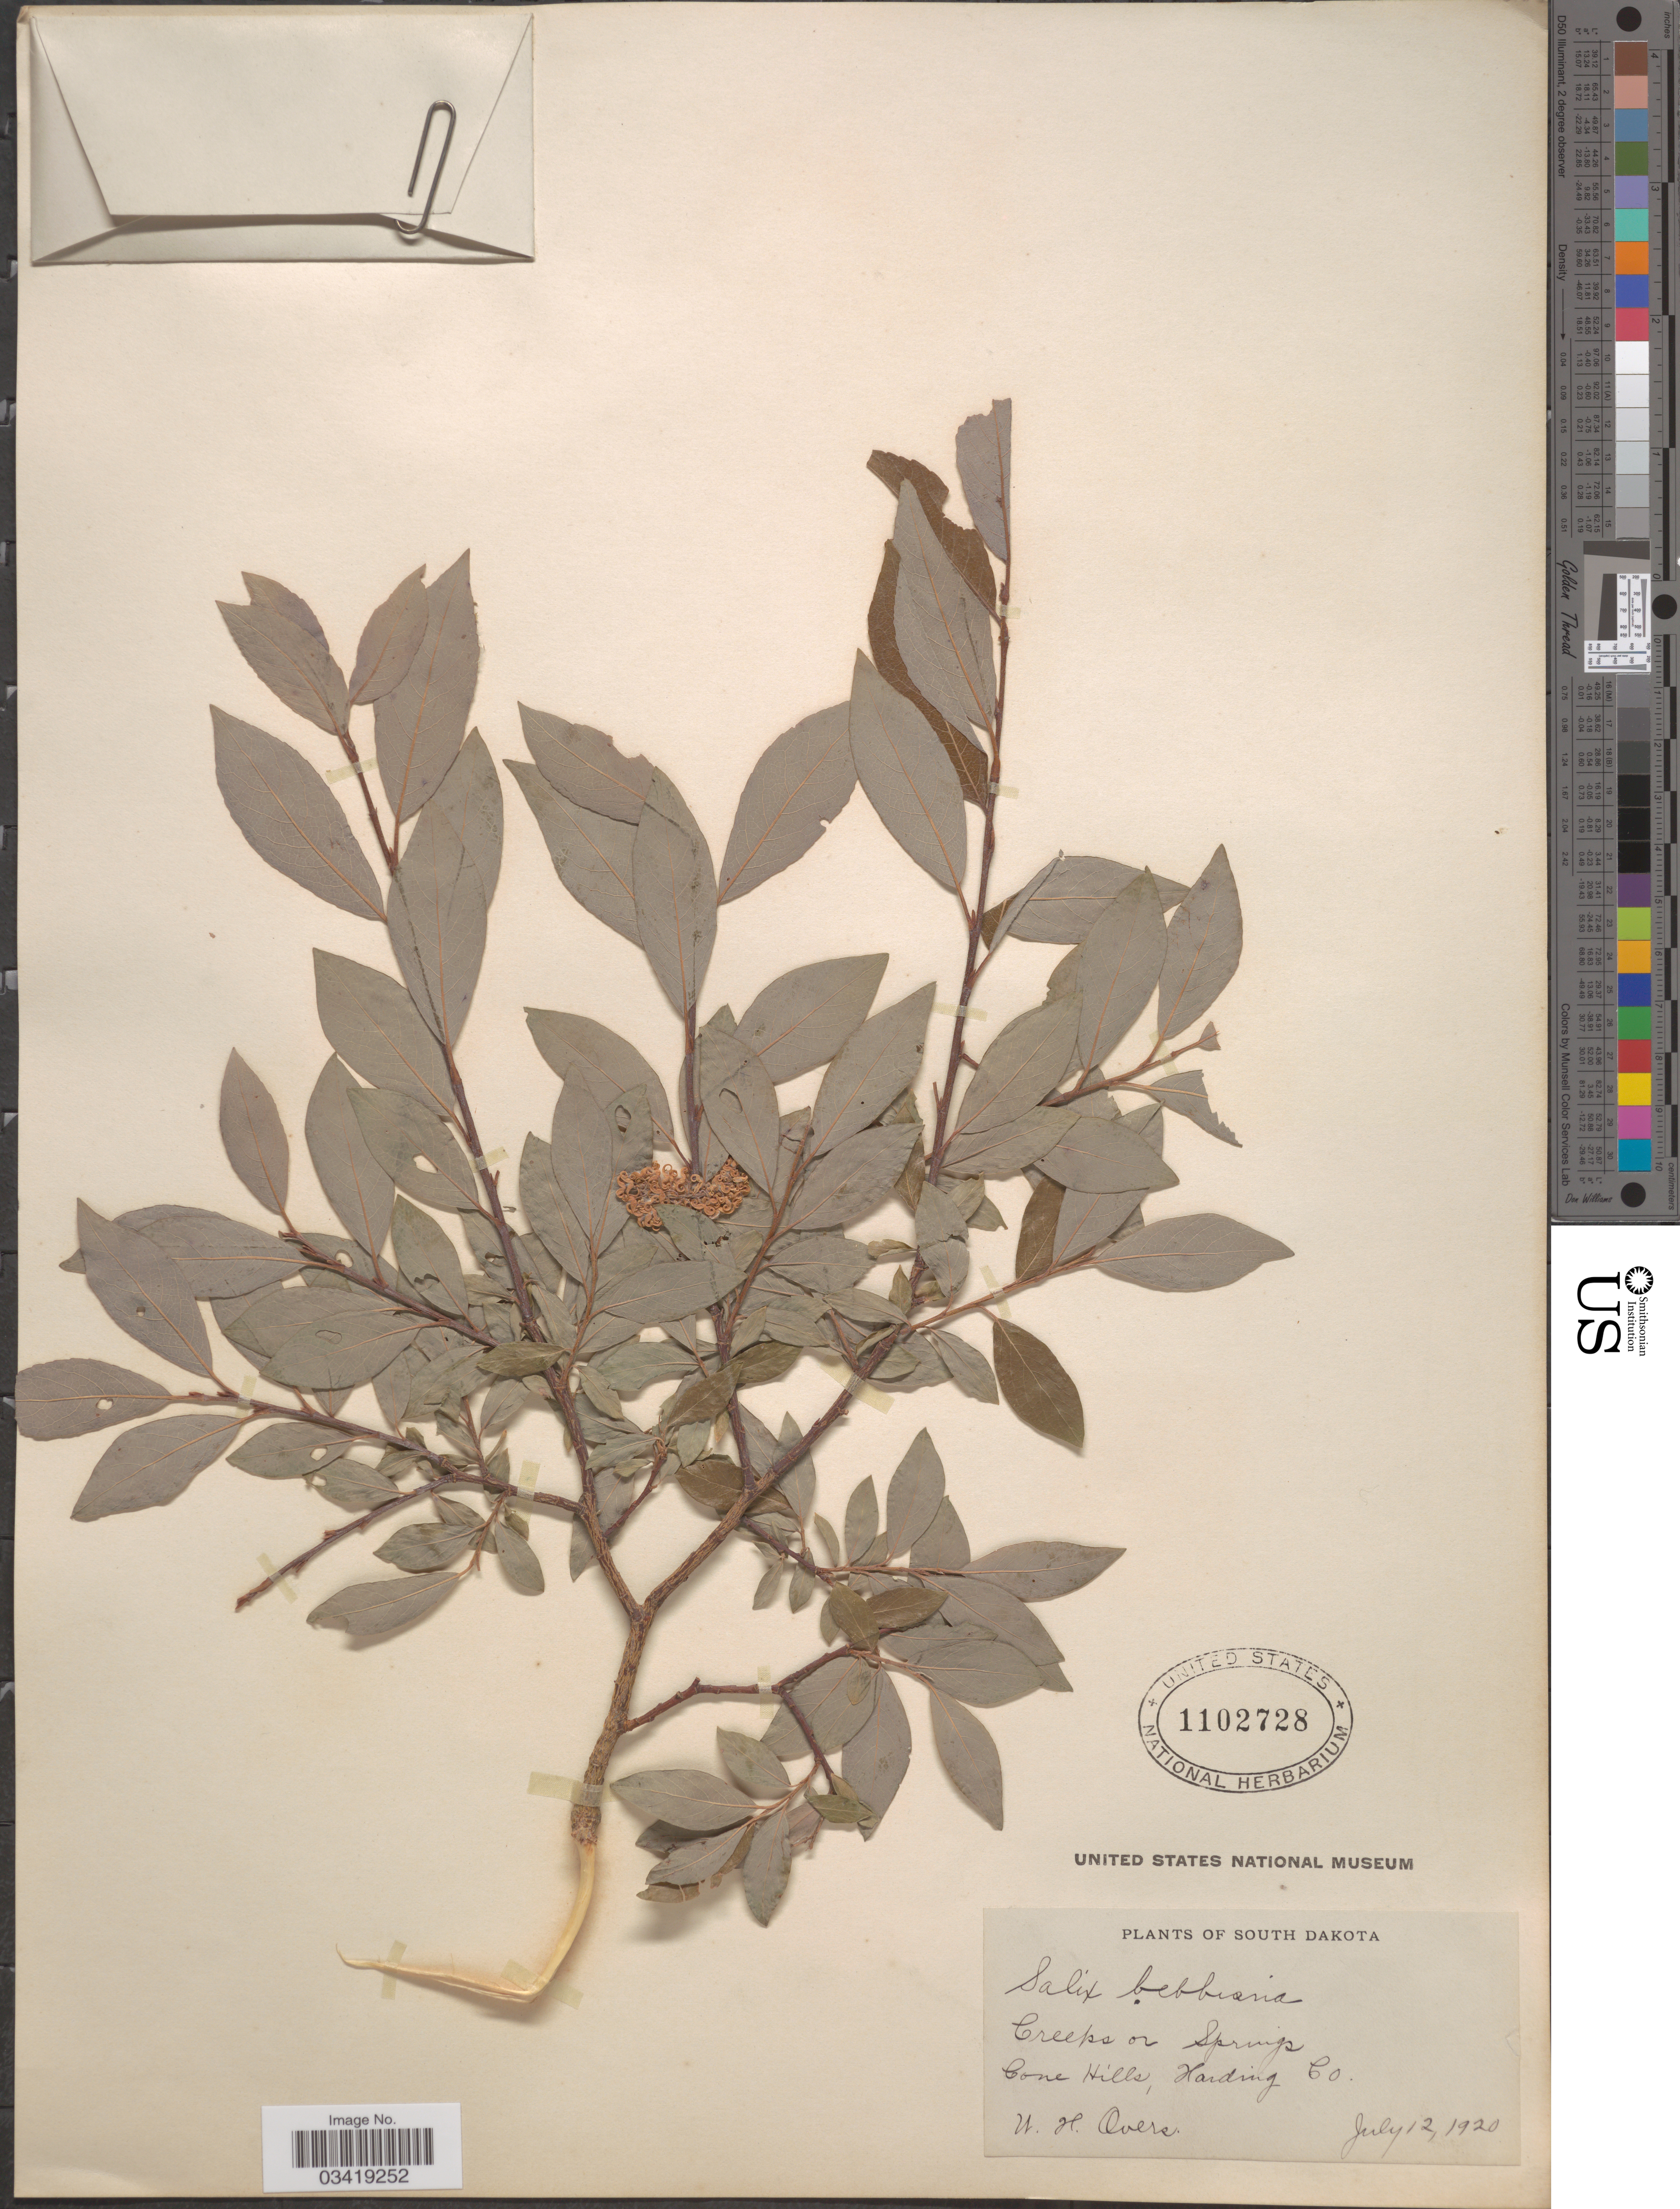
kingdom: Plantae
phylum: Tracheophyta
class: Magnoliopsida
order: Malpighiales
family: Salicaceae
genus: Salix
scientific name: Salix bebbiana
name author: Sarg.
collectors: W. Overs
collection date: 1920-07-12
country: United States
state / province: South Dakota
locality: Cone Hills, Harding Co.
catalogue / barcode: US 1102728